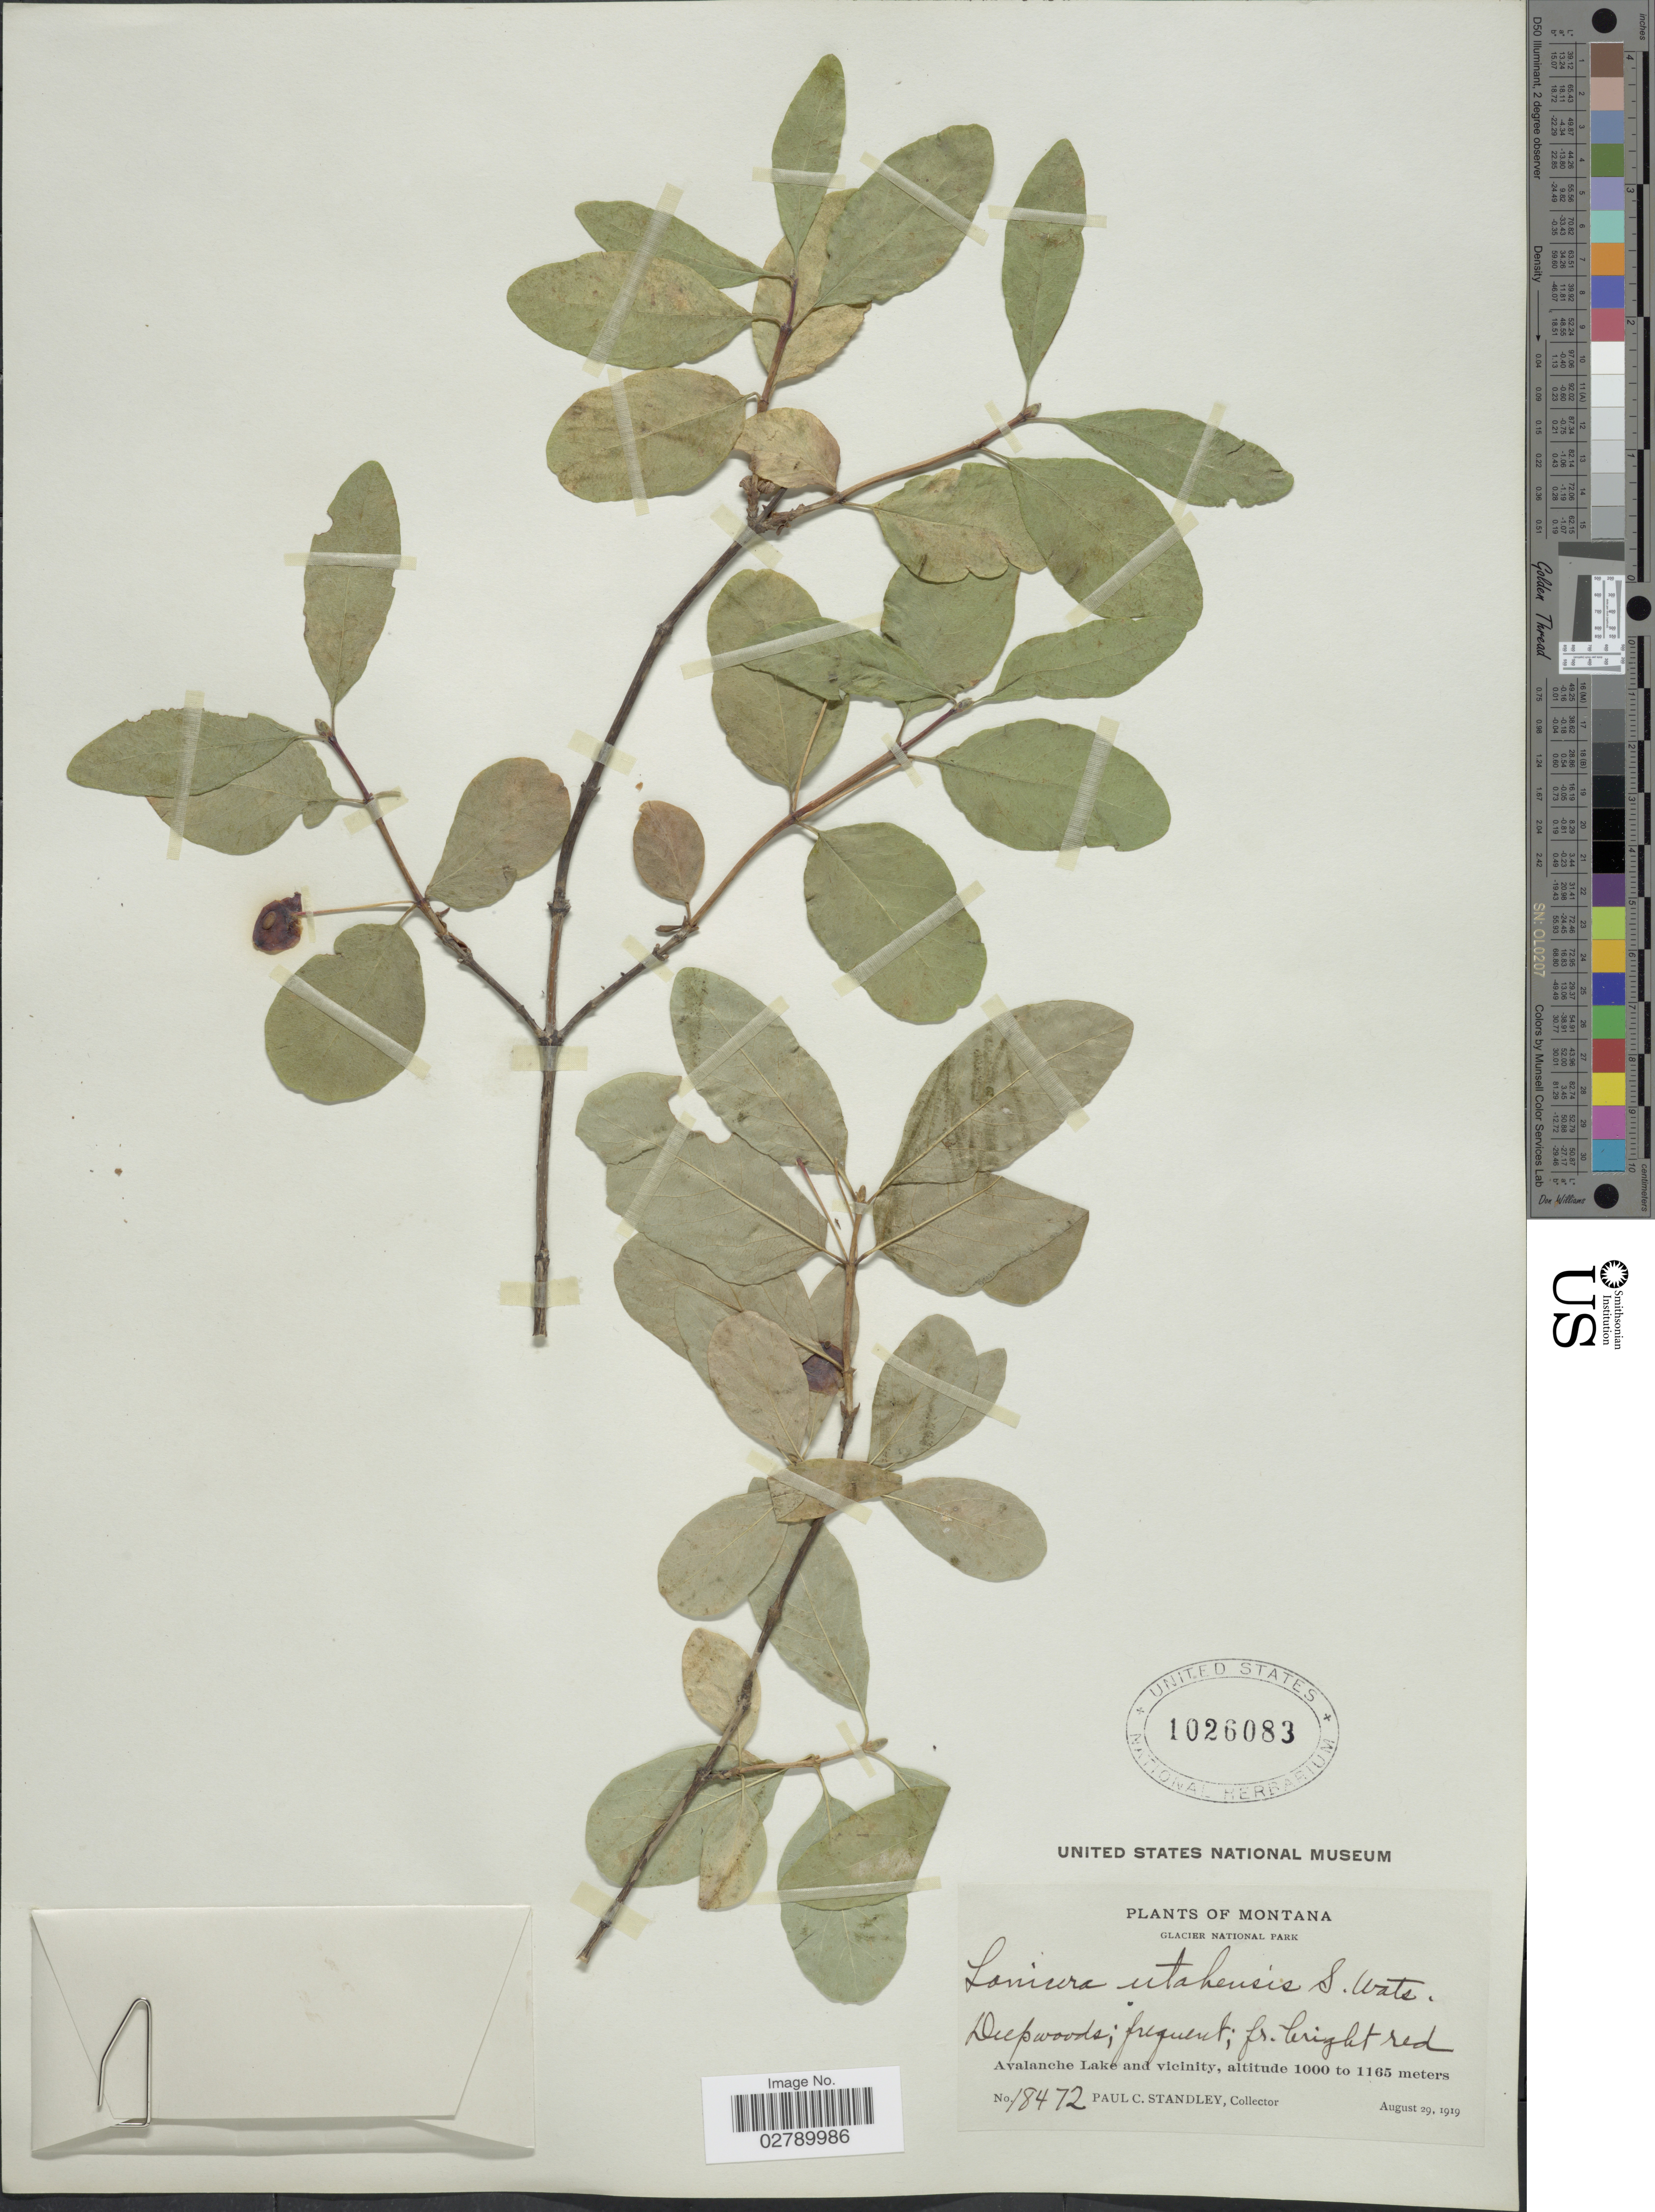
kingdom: Plantae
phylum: Tracheophyta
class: Magnoliopsida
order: Dipsacales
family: Caprifoliaceae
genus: Lonicera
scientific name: Lonicera utahensis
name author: S. Watson in C. King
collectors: P. C. Standley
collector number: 18472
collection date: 1919-08-29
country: United States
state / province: Montana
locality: Glacier National Park. Avalanche Lake and vicinity.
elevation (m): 1000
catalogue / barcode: US 1026083